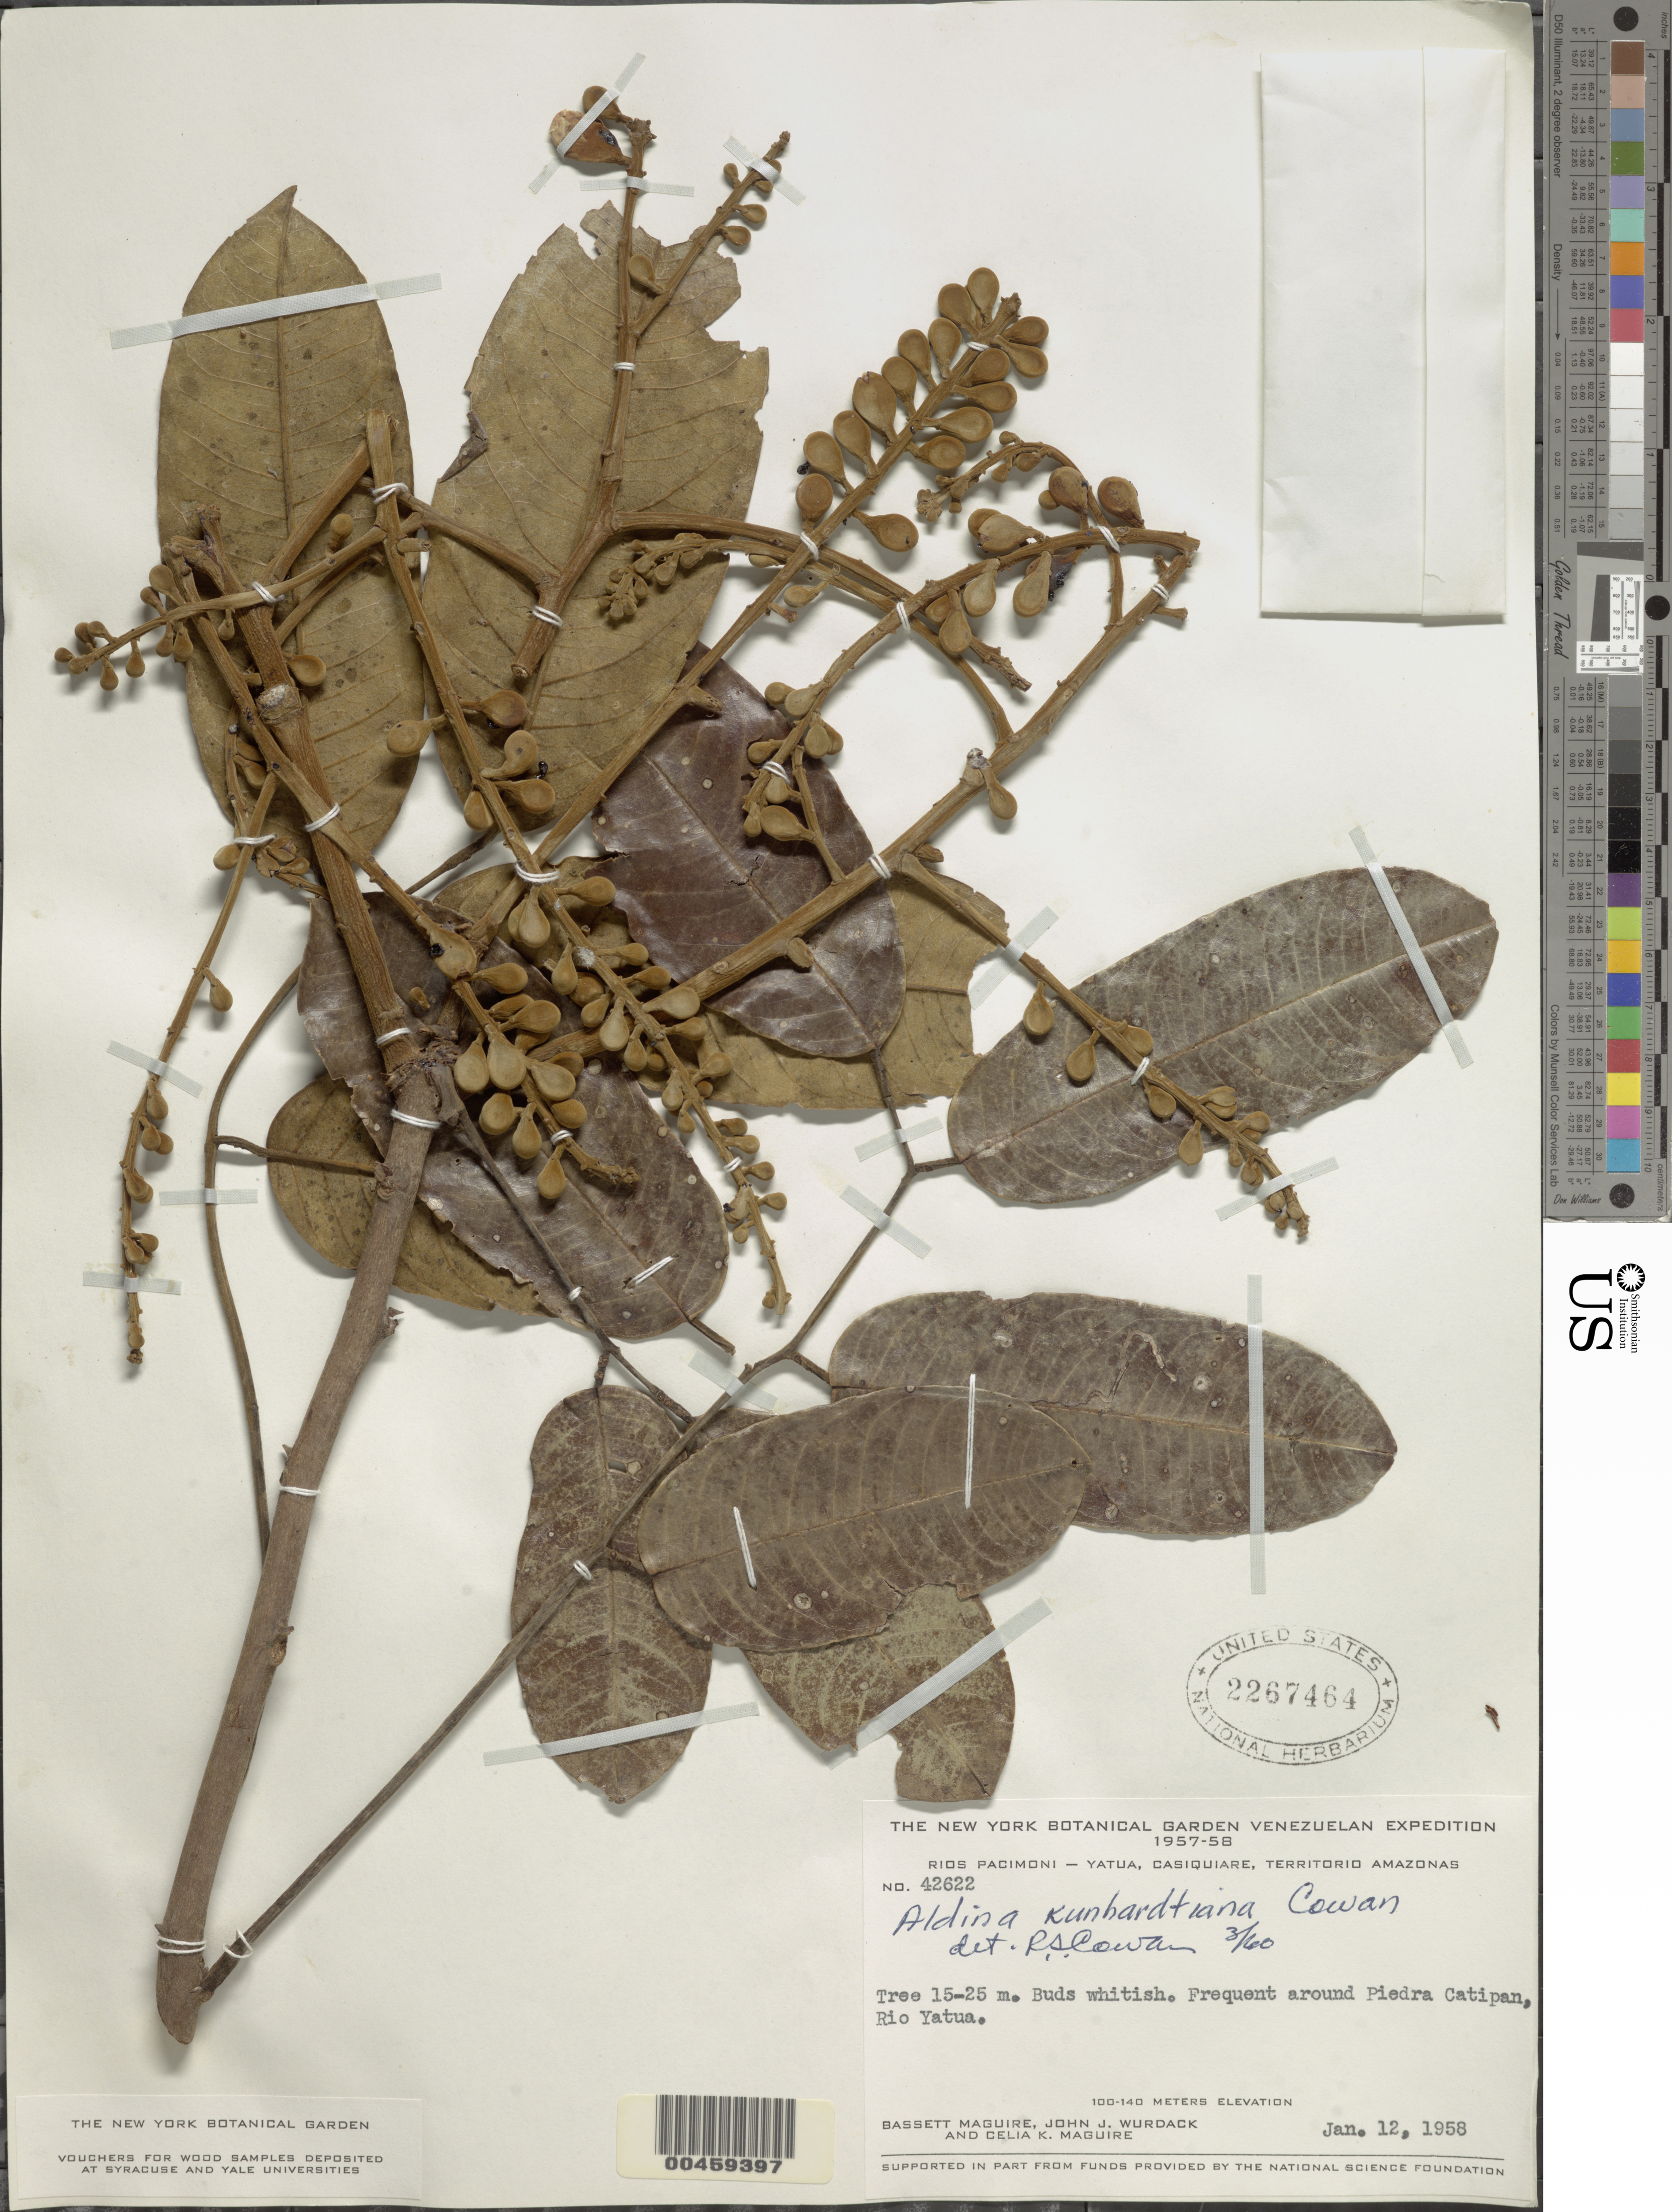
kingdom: Plantae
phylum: Tracheophyta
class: Magnoliopsida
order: Fabales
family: Fabaceae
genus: Aldina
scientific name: Aldina kunhardtiana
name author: R.S. Cowan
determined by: Cowan, R. S.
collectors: B. Maguire, J. J. Wurdack & C. K. Maguire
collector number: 42622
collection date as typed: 12 Jan 1958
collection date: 1958-01-12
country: Venezuela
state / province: Amazonas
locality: Piedra catipan, around; rio yatua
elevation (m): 100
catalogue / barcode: US 2267464